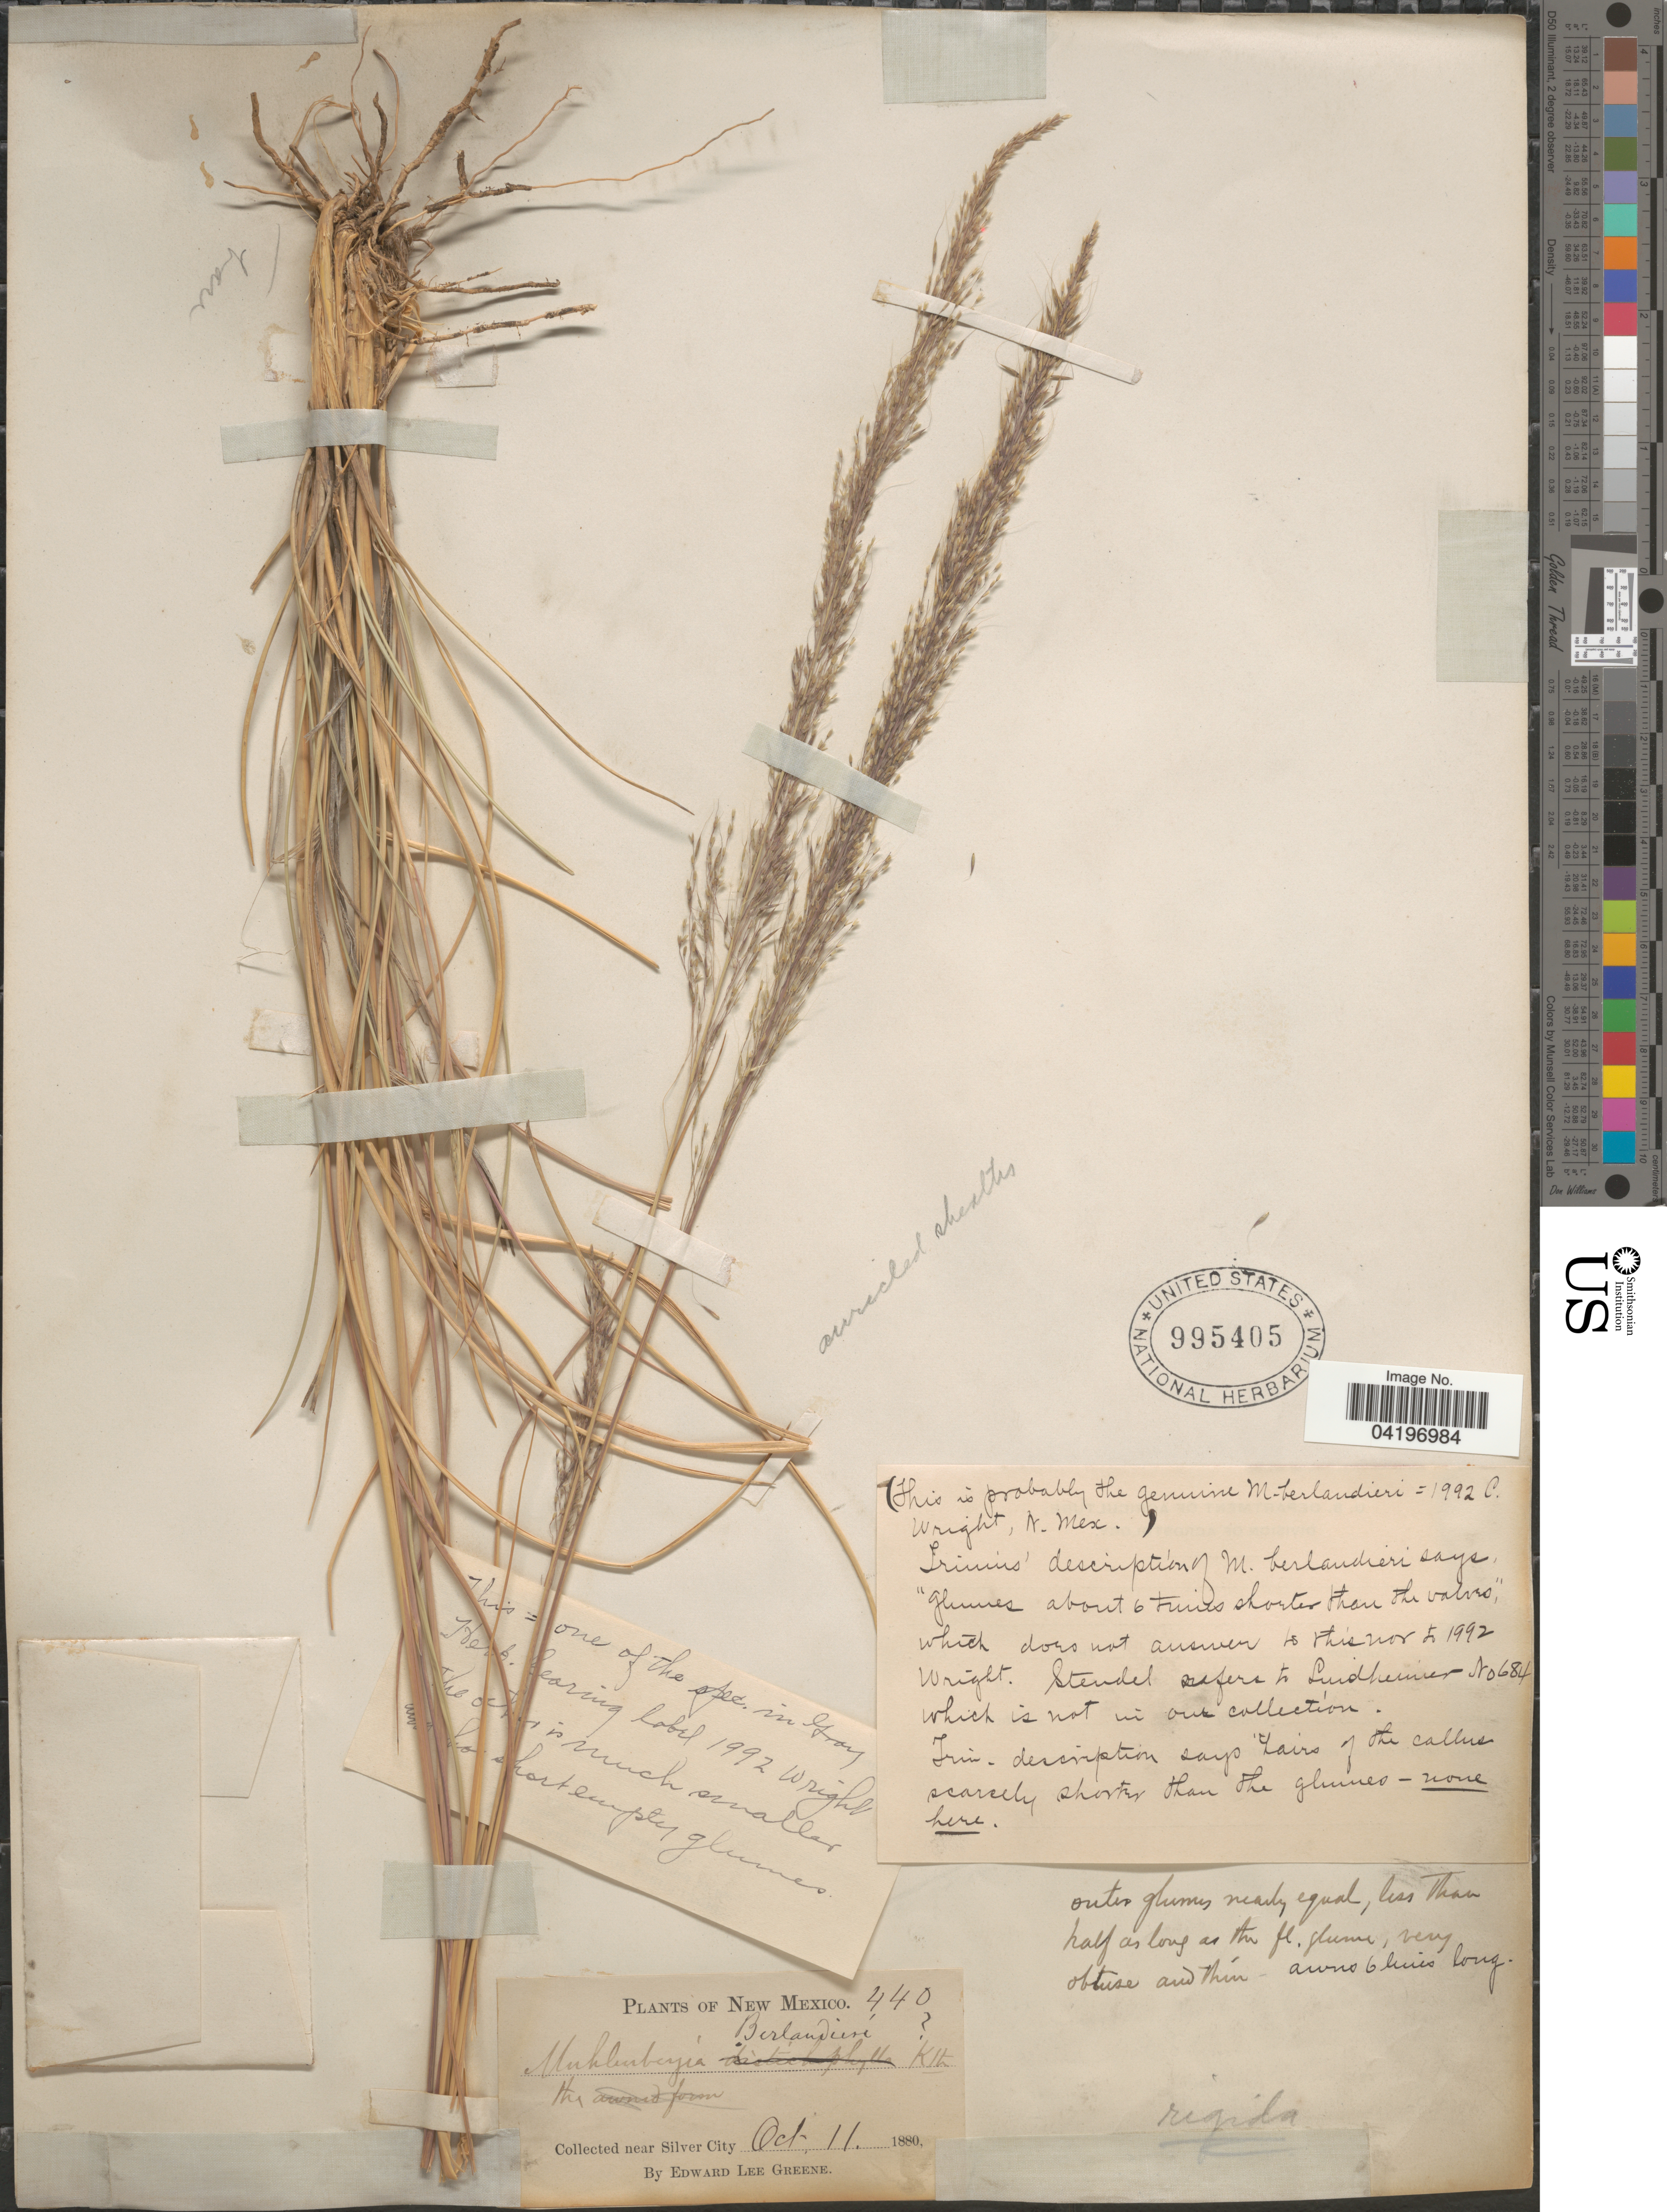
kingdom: Plantae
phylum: Tracheophyta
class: Liliopsida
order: Poales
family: Poaceae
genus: Muhlenbergia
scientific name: Muhlenbergia rigida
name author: (Kunth) Kunth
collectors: E. L. Greene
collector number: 440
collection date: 1880-10-11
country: United States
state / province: New Mexico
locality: Near Silver City.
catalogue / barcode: US 995405